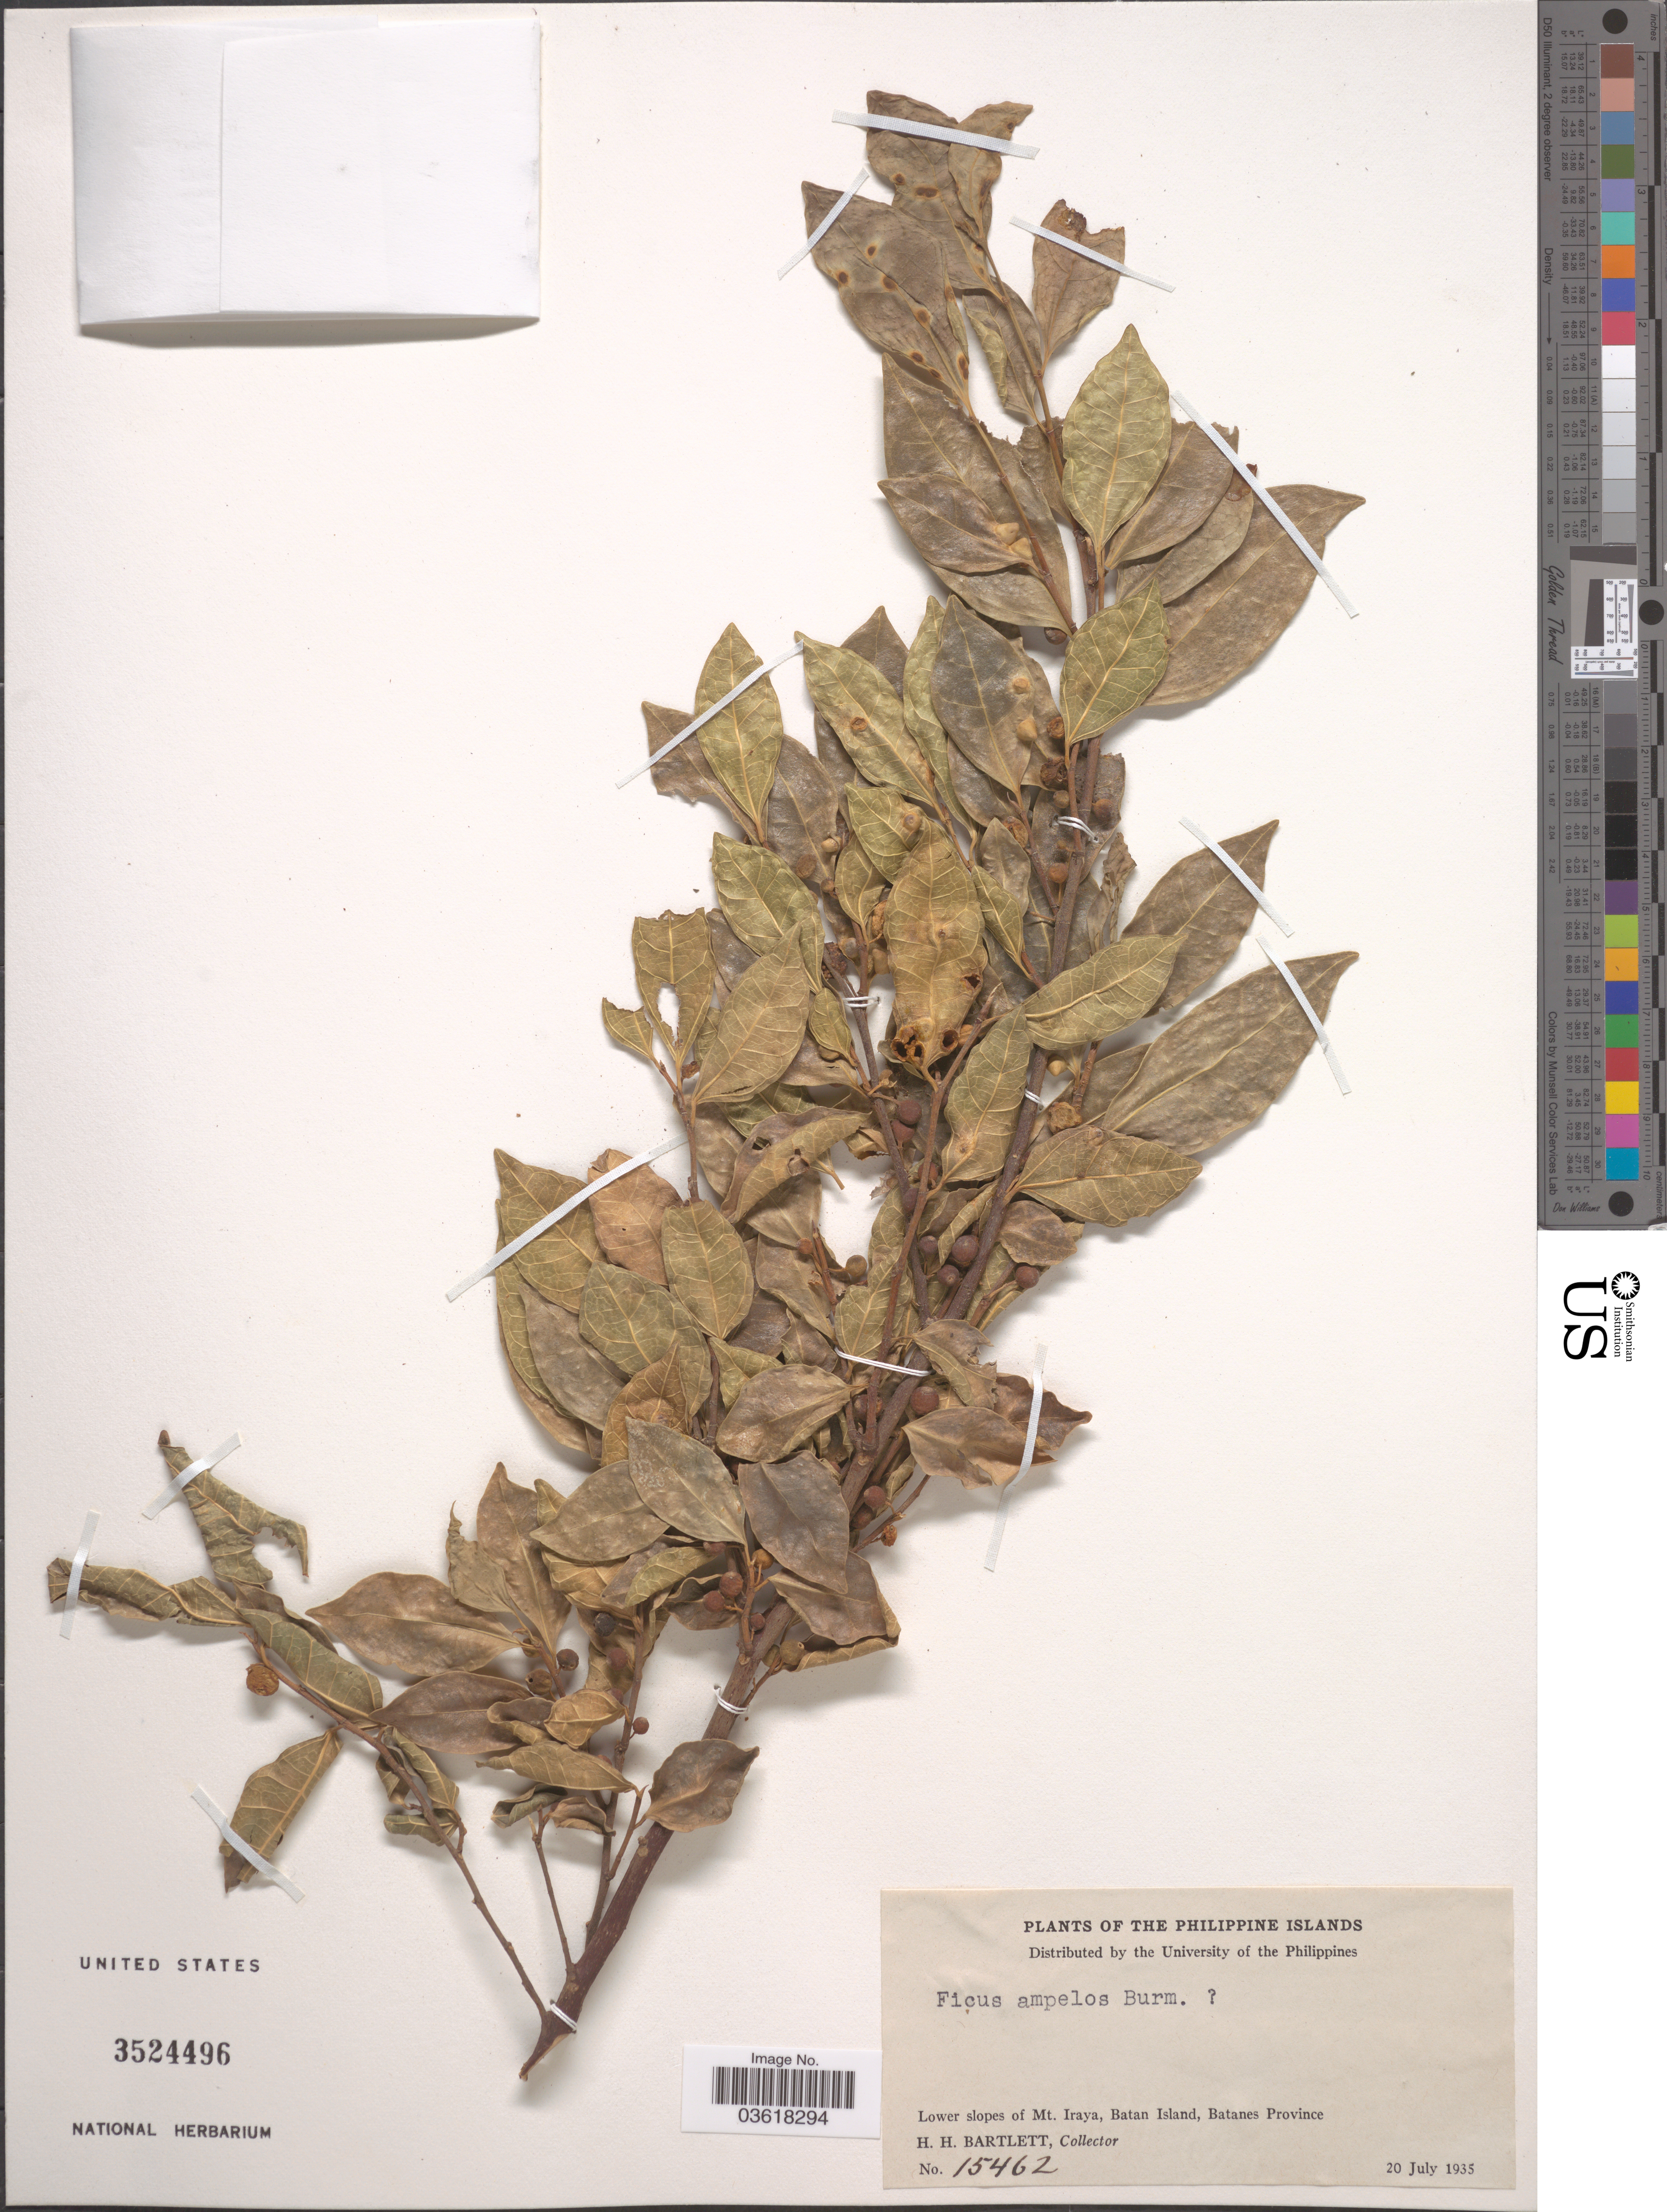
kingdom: Plantae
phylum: Tracheophyta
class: Magnoliopsida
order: Rosales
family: Moraceae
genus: Ficus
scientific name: Ficus ampelos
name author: Burm. f.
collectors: H. H. Bartlett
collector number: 15462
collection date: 1935-07-20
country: Philippines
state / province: Cagayan Valley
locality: Lower slopes of Mt. Iraya, Batan Island, Batanes Province.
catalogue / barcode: US 3524496